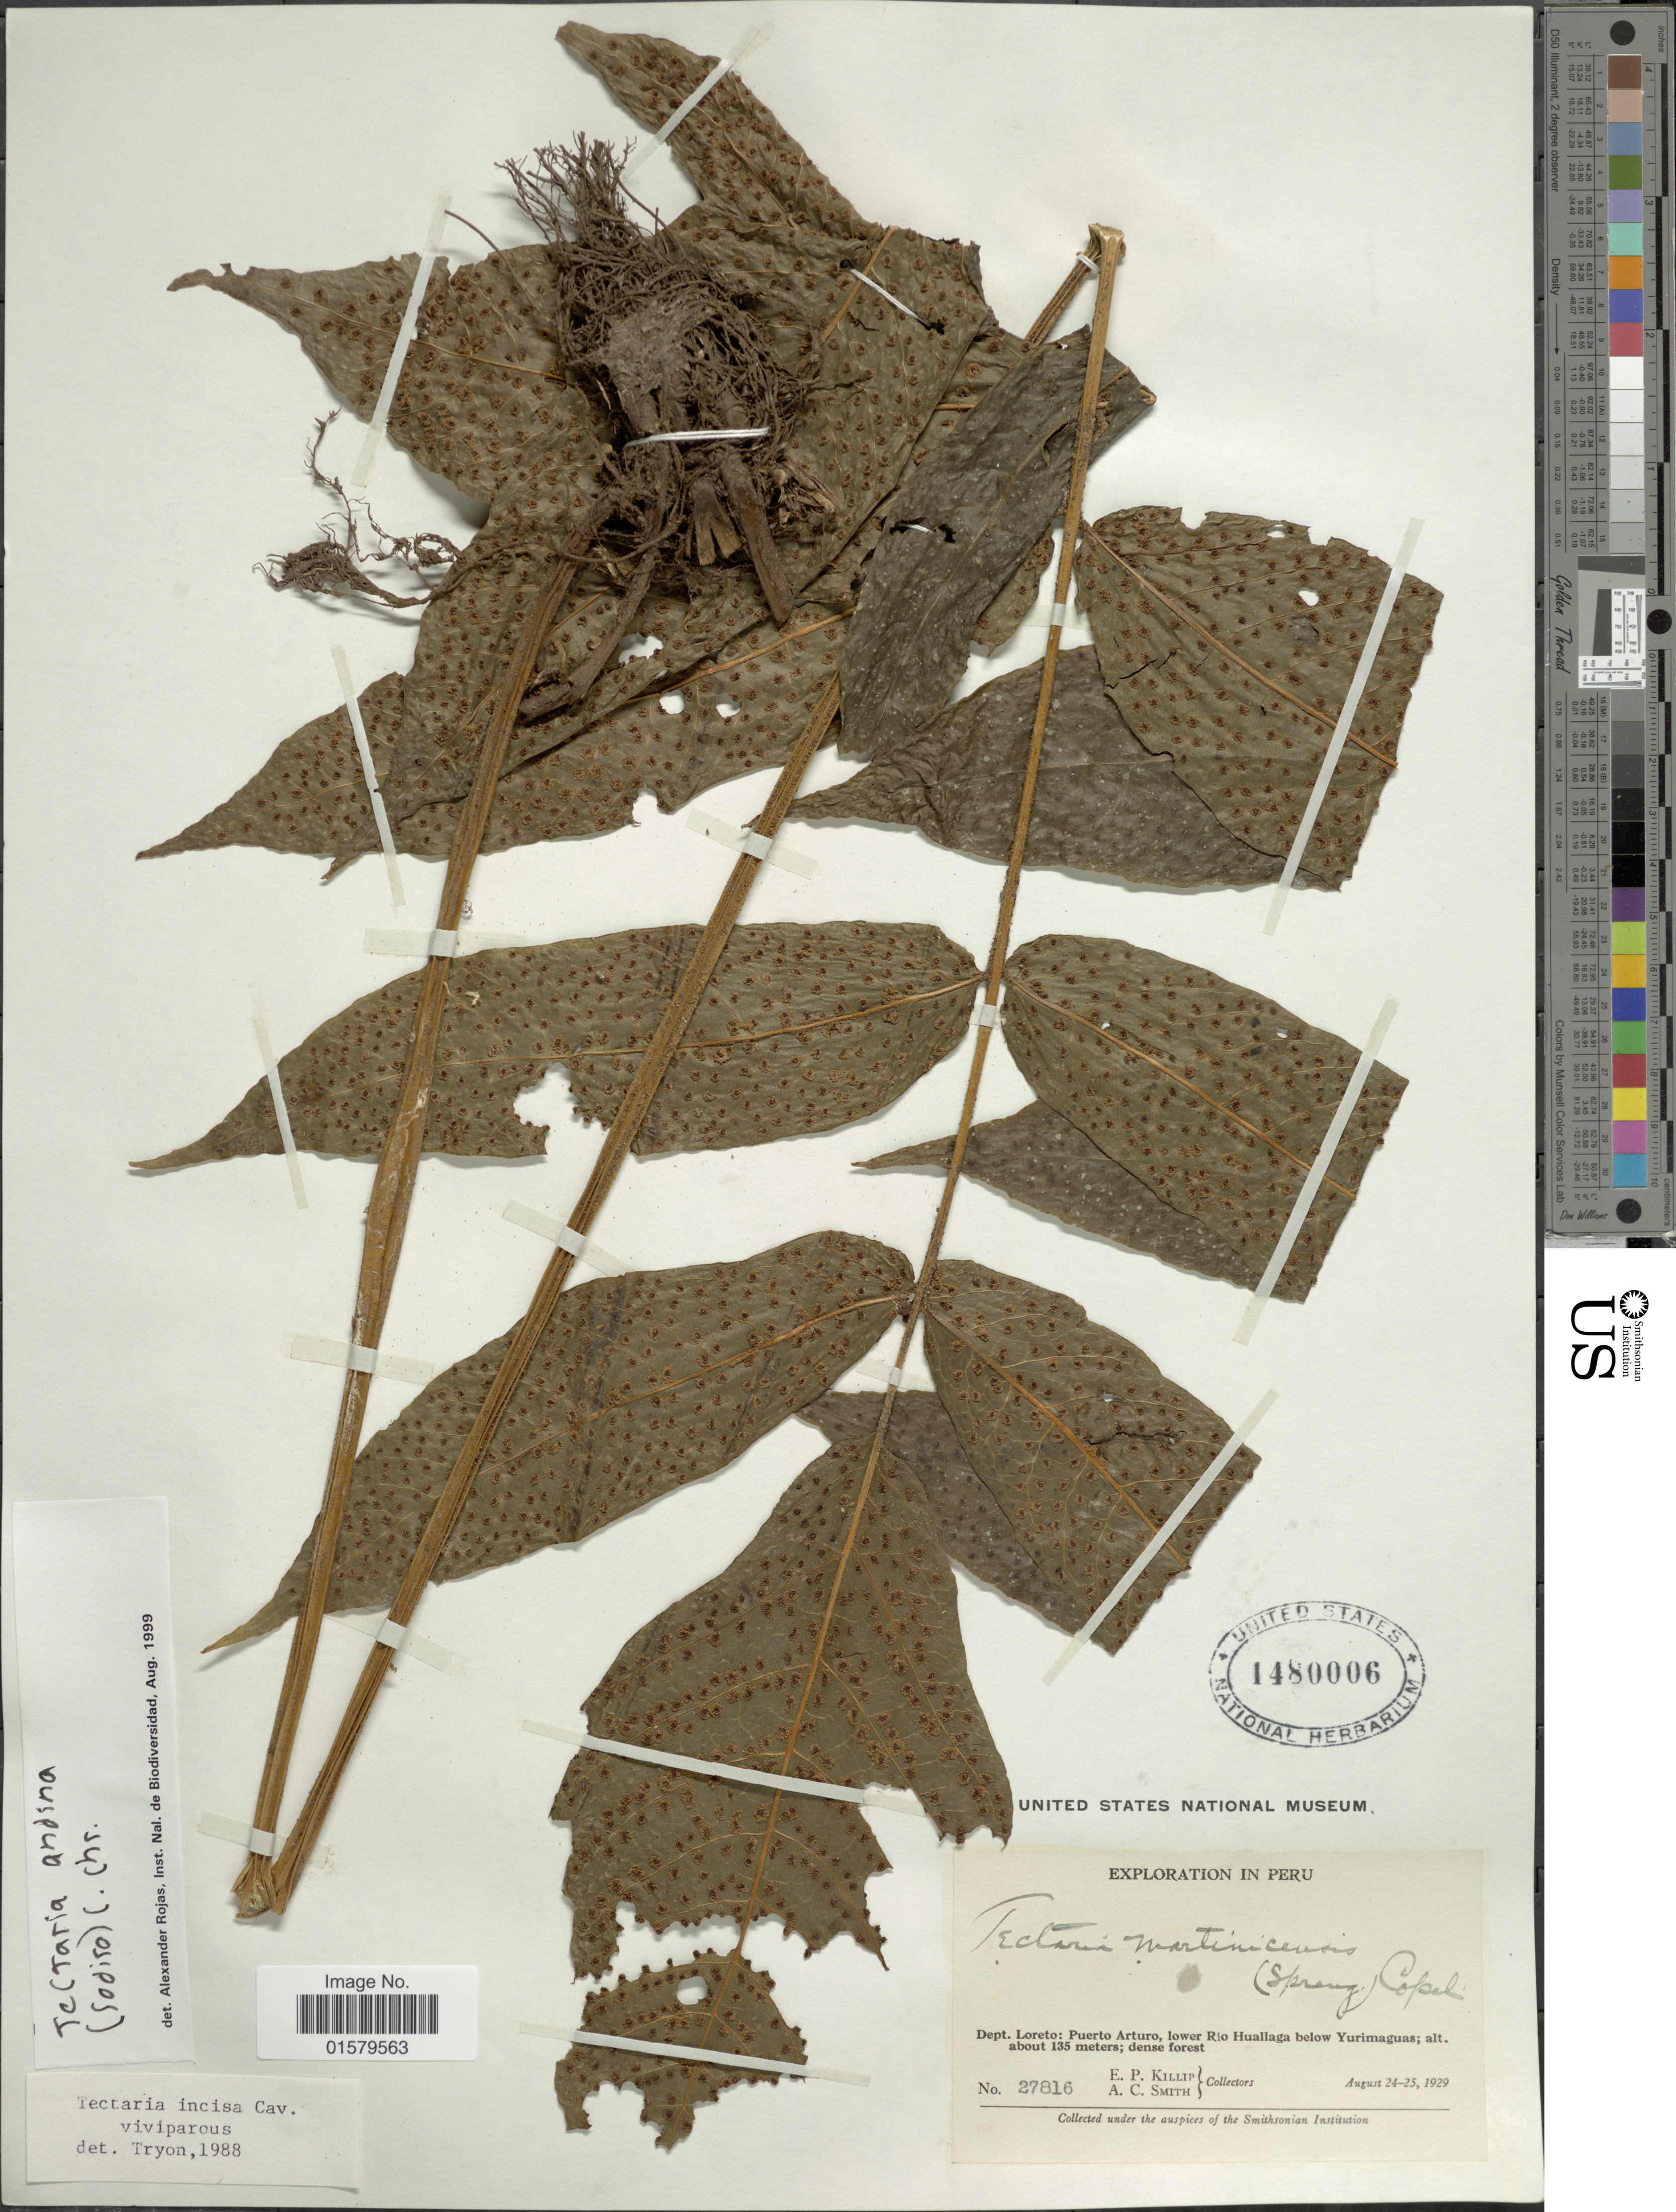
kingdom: Plantae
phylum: Tracheophyta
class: Polypodiopsida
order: Polypodiales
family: Tectariaceae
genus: Tectaria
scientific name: Tectaria andina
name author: (Baker) C. Chr.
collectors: E. P. Killip & A. C. Smith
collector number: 27816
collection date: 1929-08-24/1929-08-25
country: Peru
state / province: Loreto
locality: Puerto Arturo, lower Rio Huallaga below Yurimaguas; dense forest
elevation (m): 135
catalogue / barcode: US 1480006